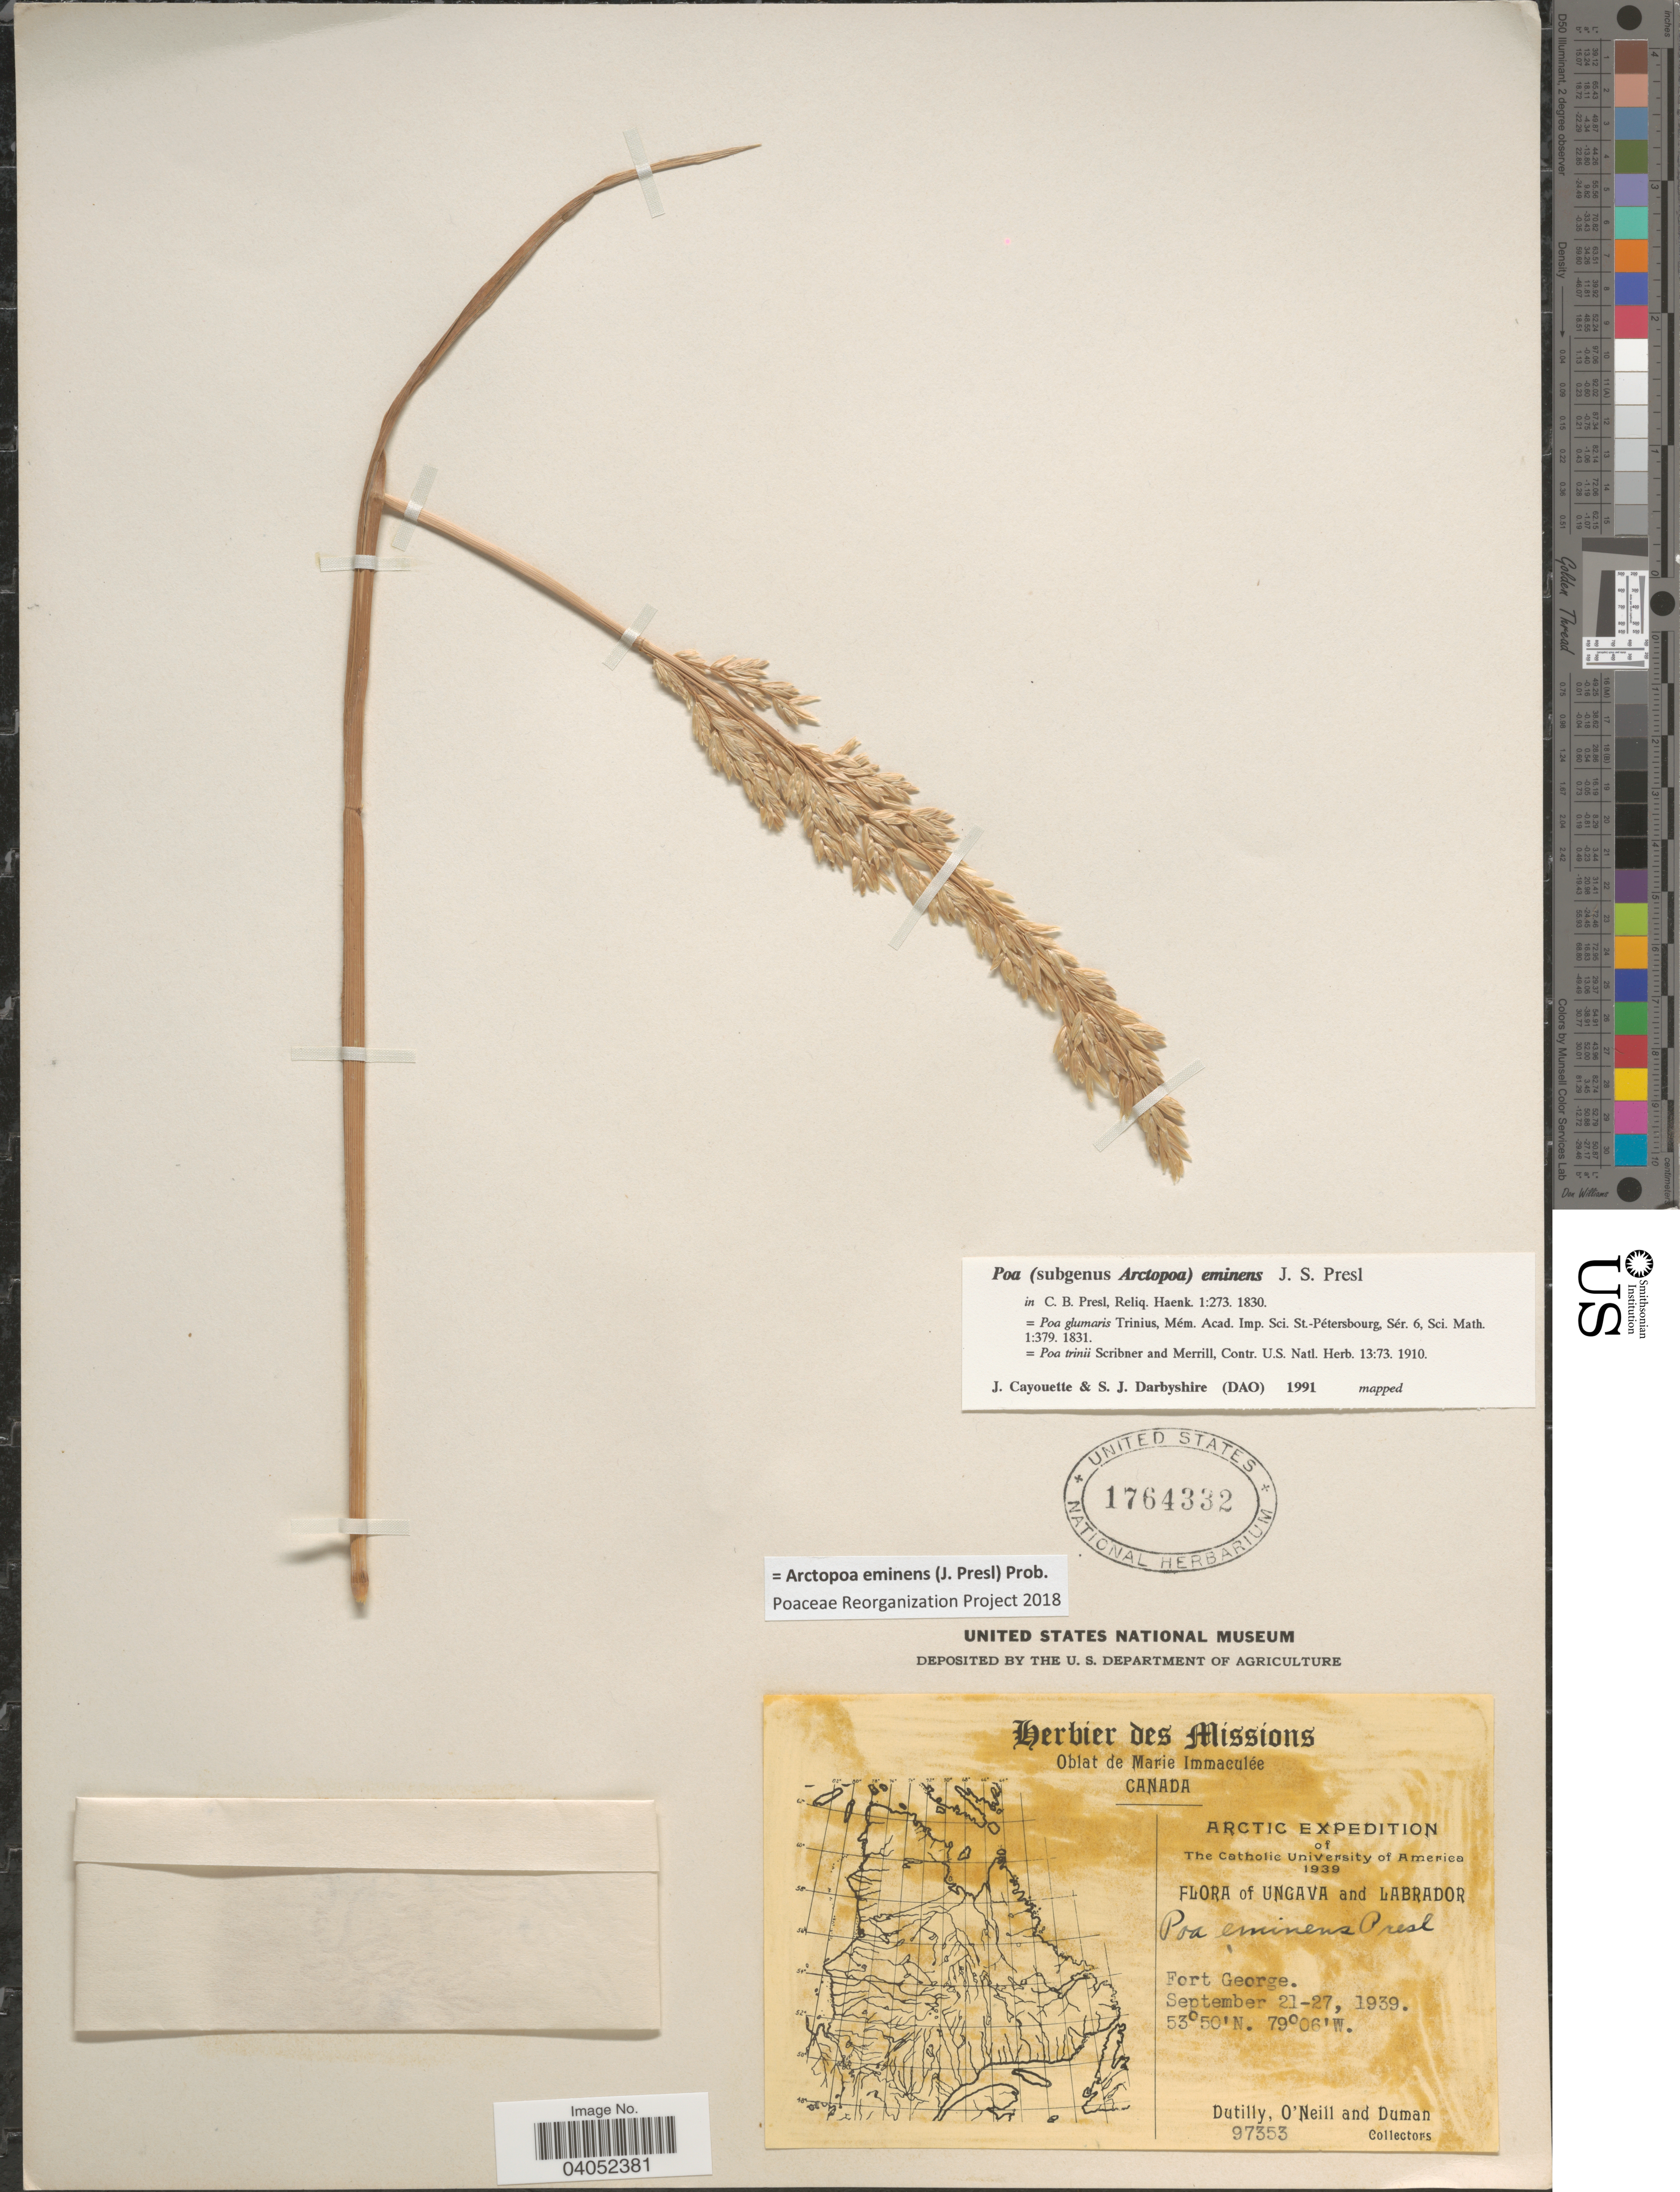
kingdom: Plantae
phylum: Tracheophyta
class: Liliopsida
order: Poales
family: Poaceae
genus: Arctopoa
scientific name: Arctopoa eminens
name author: (J. Presl) Prob.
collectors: -. Dutilly, O' Neill & -. Duman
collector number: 97353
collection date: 1939-09-21/1939-09-27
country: Canada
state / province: Newfoundland and Labrador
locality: Ungava and Labrador. Fort George.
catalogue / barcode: US 1764332